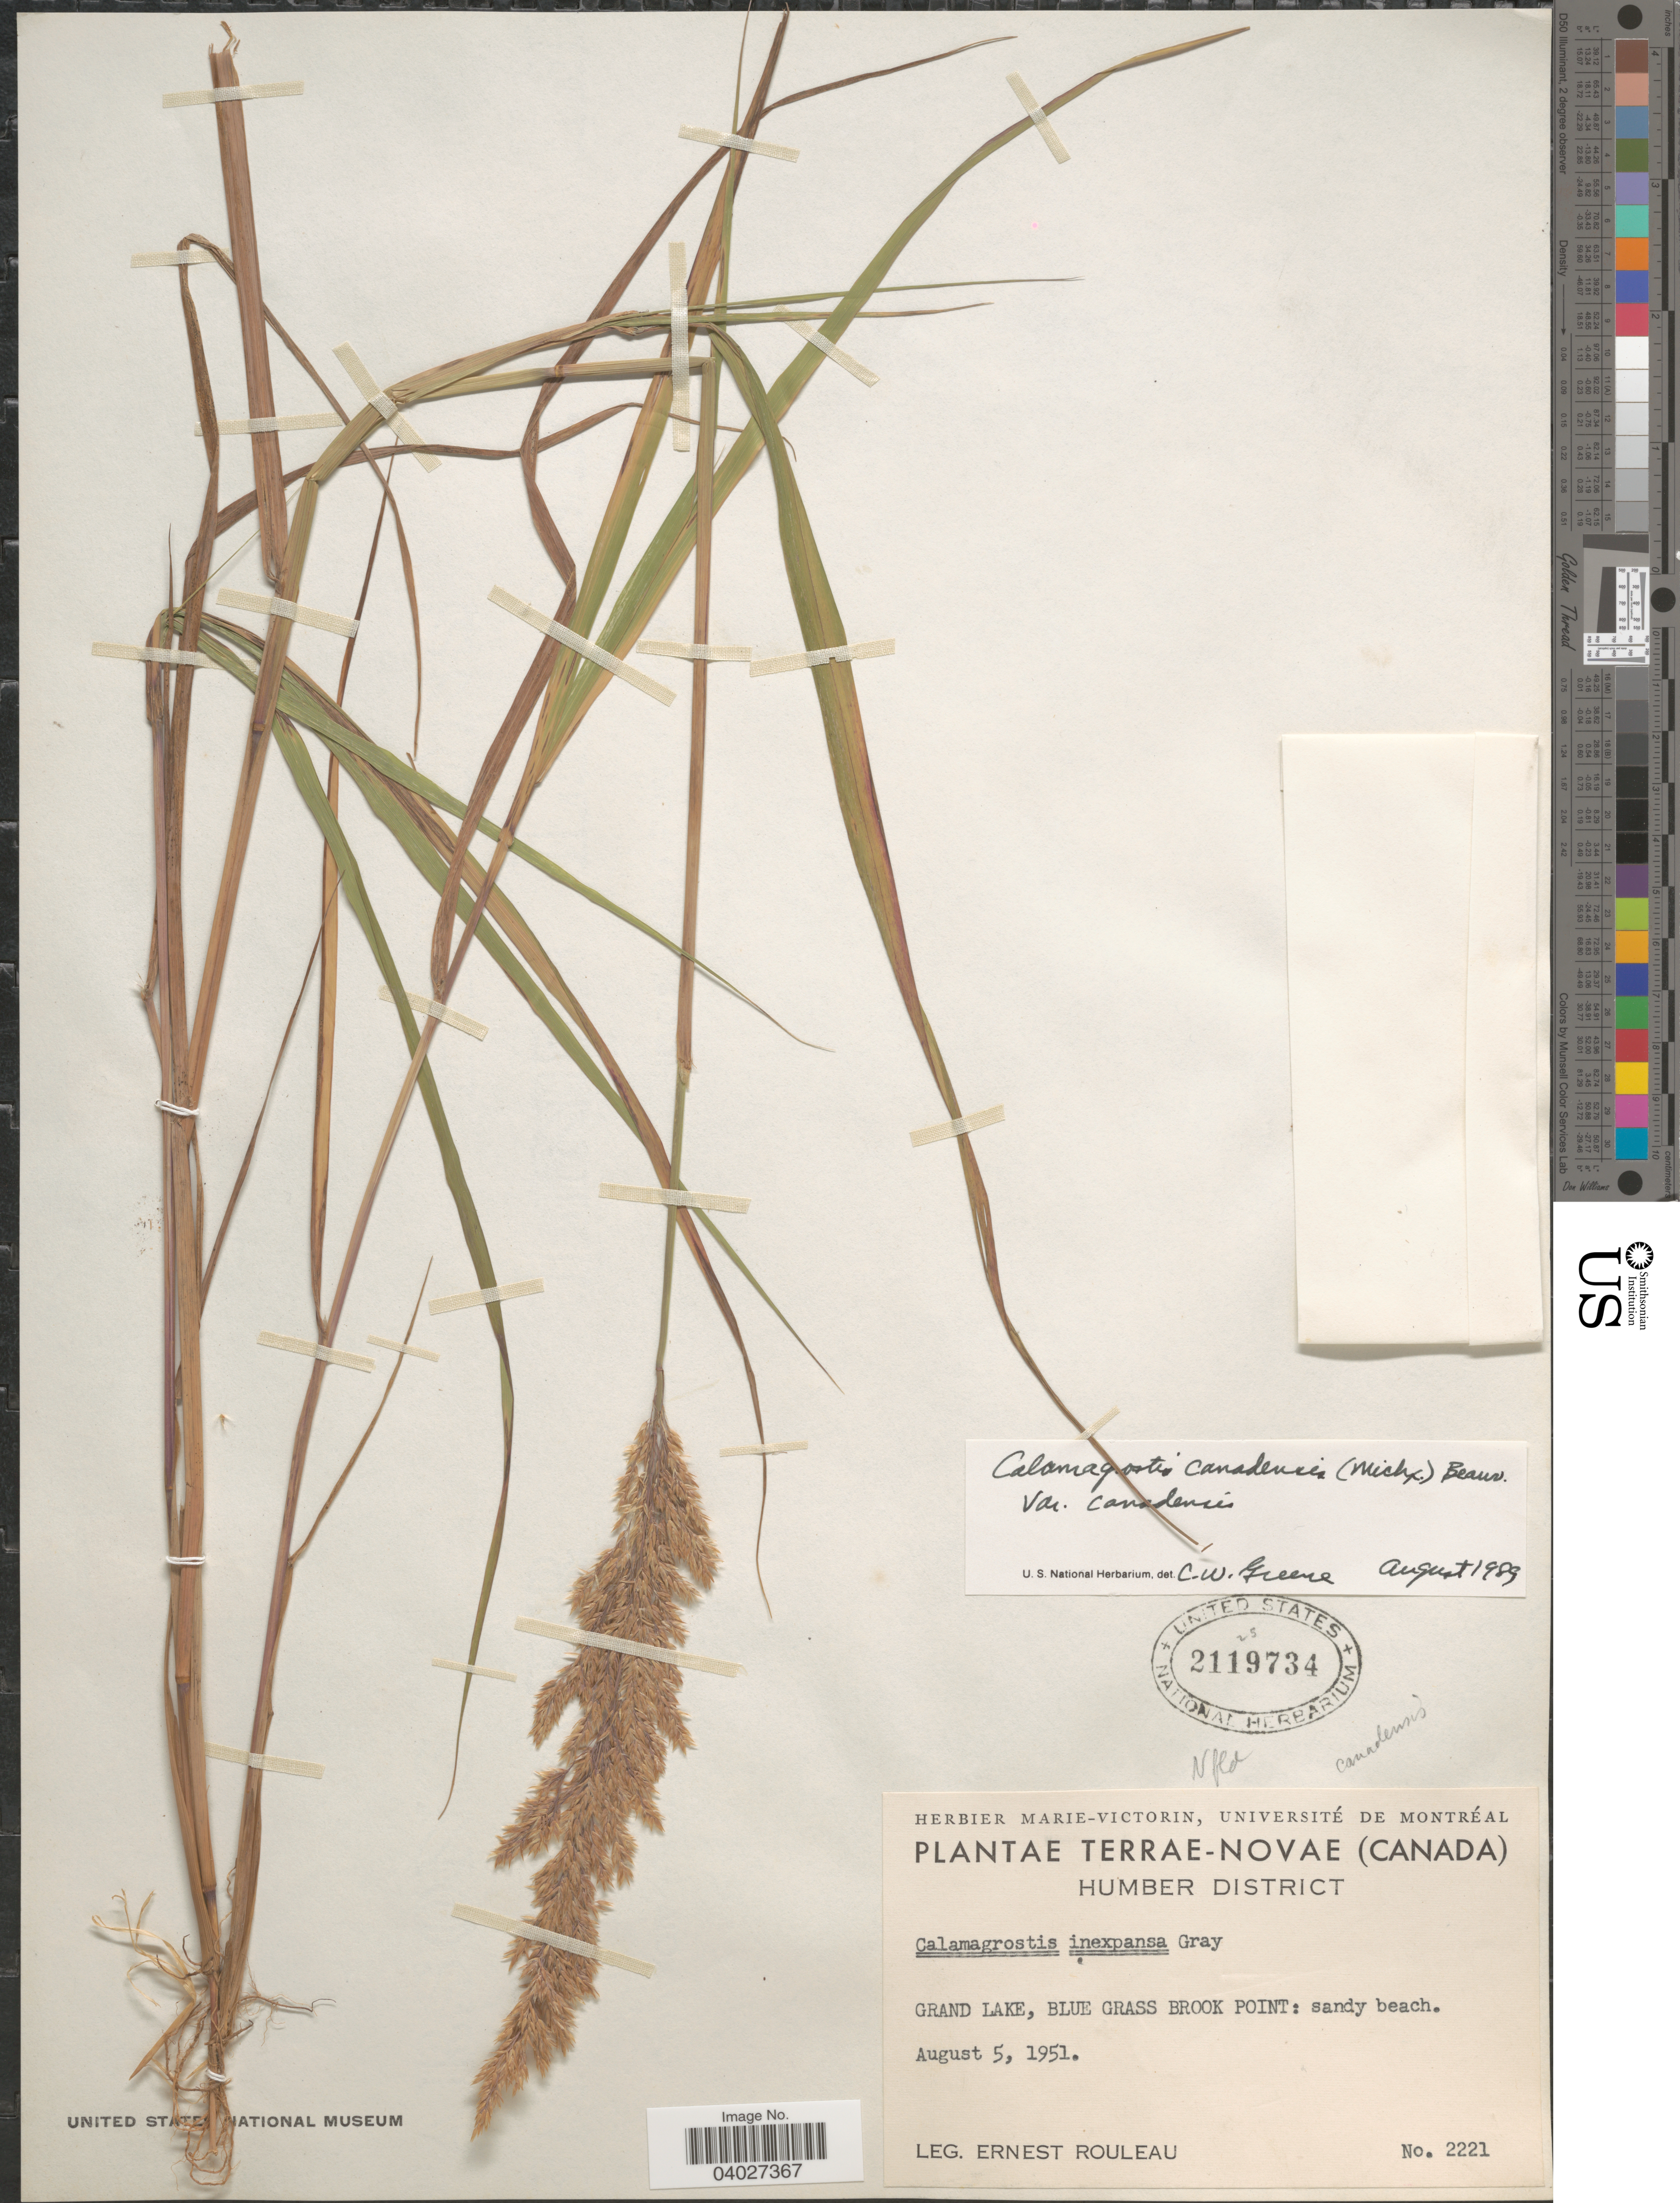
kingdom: Plantae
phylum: Tracheophyta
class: Liliopsida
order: Poales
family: Poaceae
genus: Calamagrostis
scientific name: Calamagrostis canadensis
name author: (Michx.) P. Beauv.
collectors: E. Rouleau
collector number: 2221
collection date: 1951-08-05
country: Canada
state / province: Newfoundland and Labrador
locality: Terrae-Novae. Humber District. Grand Lake, Blue Grass Brook Point: sandy beach.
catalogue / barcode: US 2119734